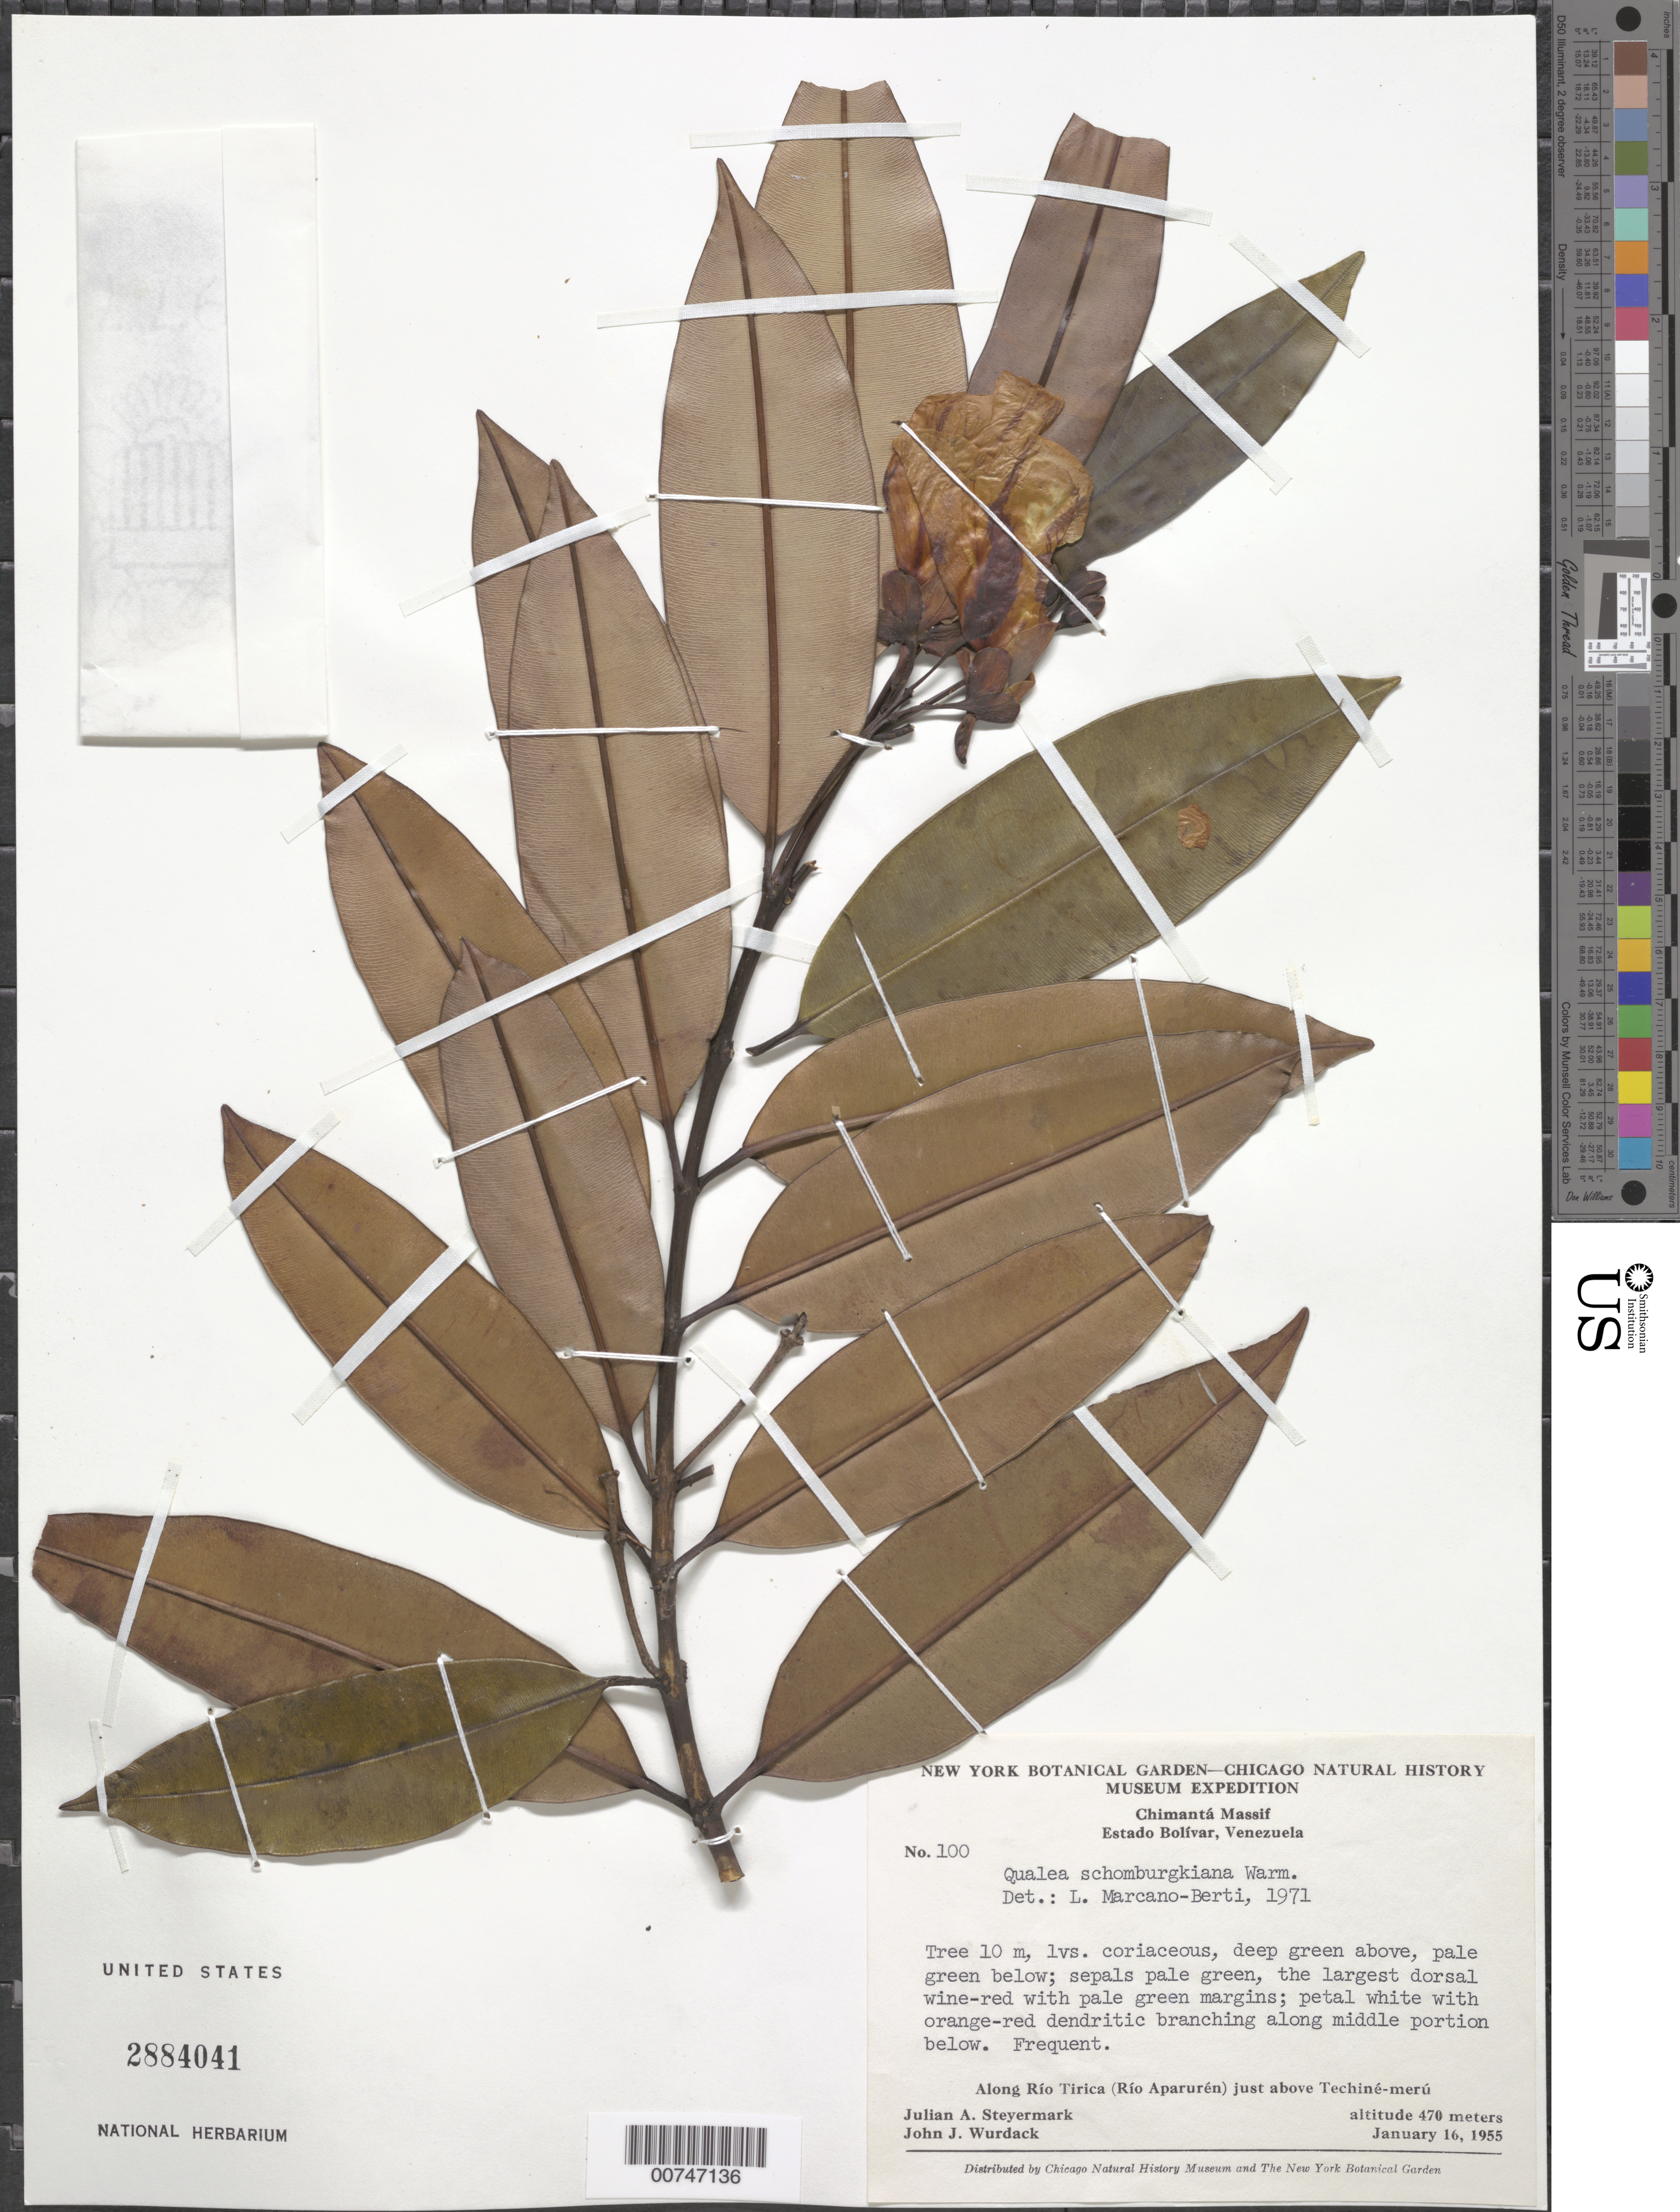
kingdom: Plantae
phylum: Tracheophyta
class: Magnoliopsida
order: Myrtales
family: Vochysiaceae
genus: Qualea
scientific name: Qualea schomburgkiana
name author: Warm.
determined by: Marcano-Berti, L.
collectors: J. Steyermark & J. J. Wurdack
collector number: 55 100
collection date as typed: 16-Jan-55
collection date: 1955-01-16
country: Venezuela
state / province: Bolívar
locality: Chimantá Massif, along Río Tirica (Río Aparurén) just above Techiné-merú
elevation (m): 470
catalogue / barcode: US 2884041